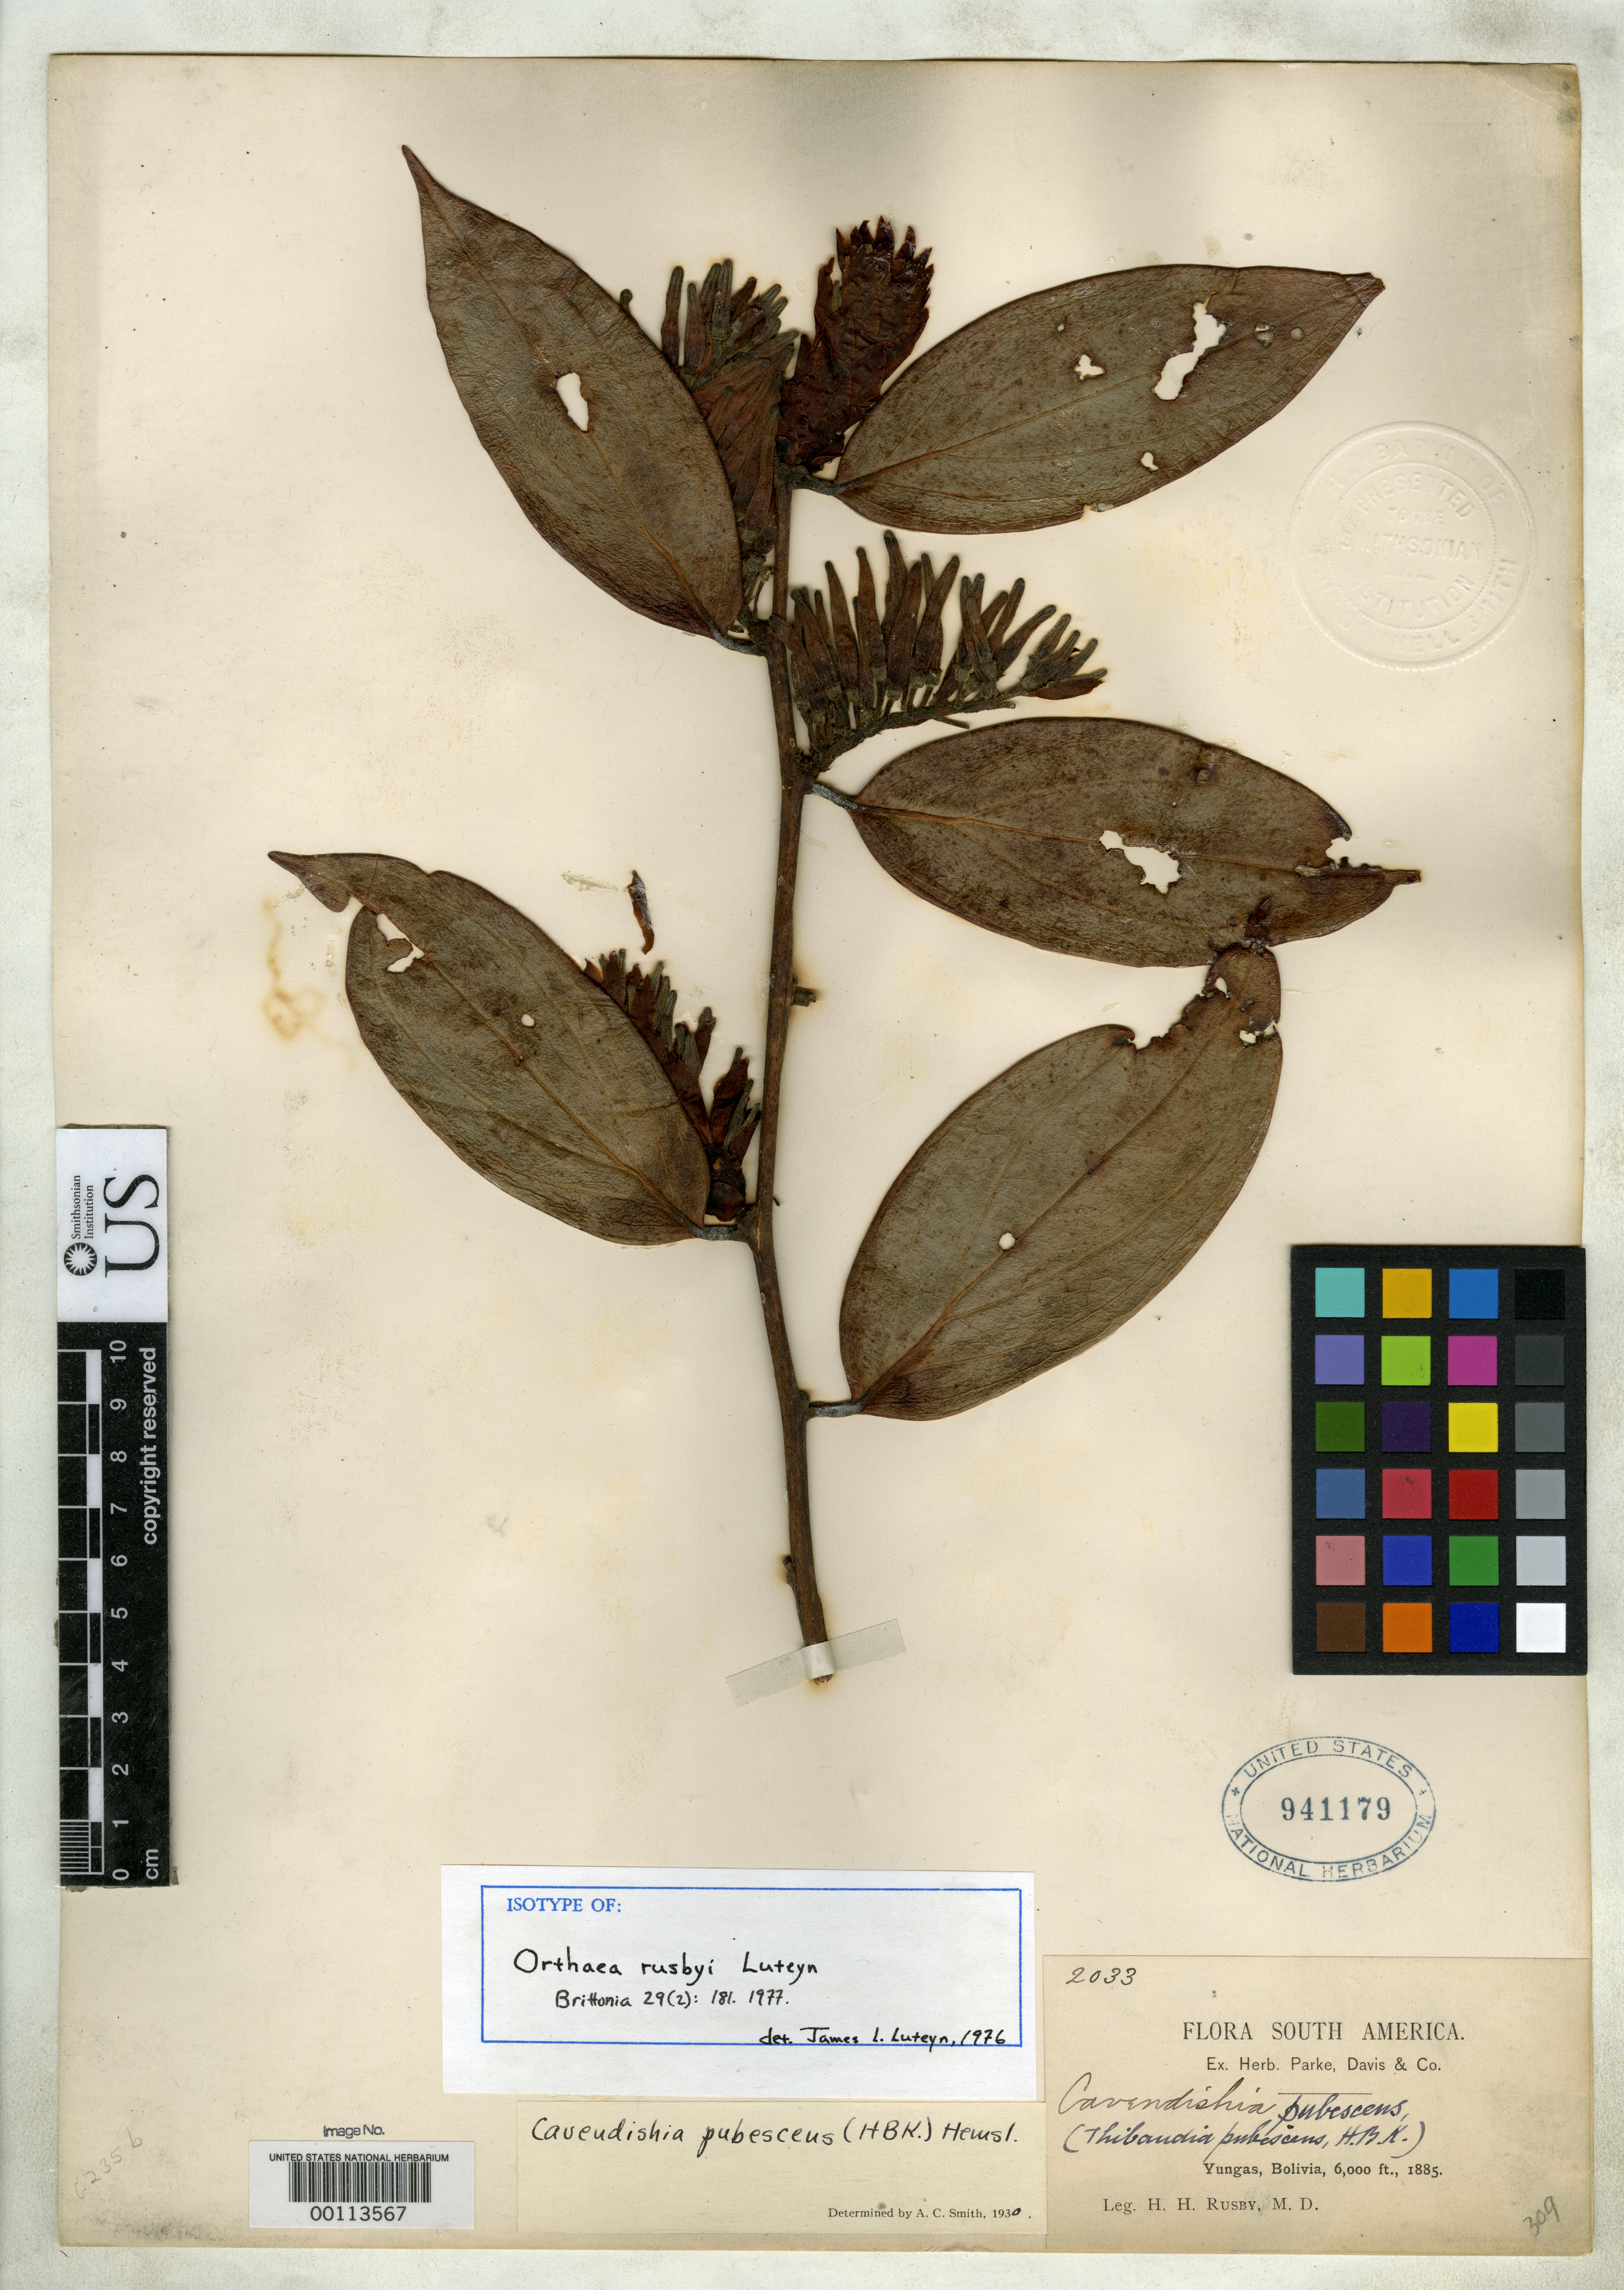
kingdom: Plantae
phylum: Tracheophyta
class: Magnoliopsida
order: Ericales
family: Ericaceae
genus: Orthaea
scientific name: Orthaea rusbyi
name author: Luteyn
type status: Isotype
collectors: H. H. Rusby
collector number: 2033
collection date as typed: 1885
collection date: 1885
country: Bolivia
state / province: La Paz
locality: Yungas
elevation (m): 1829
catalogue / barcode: US 941179